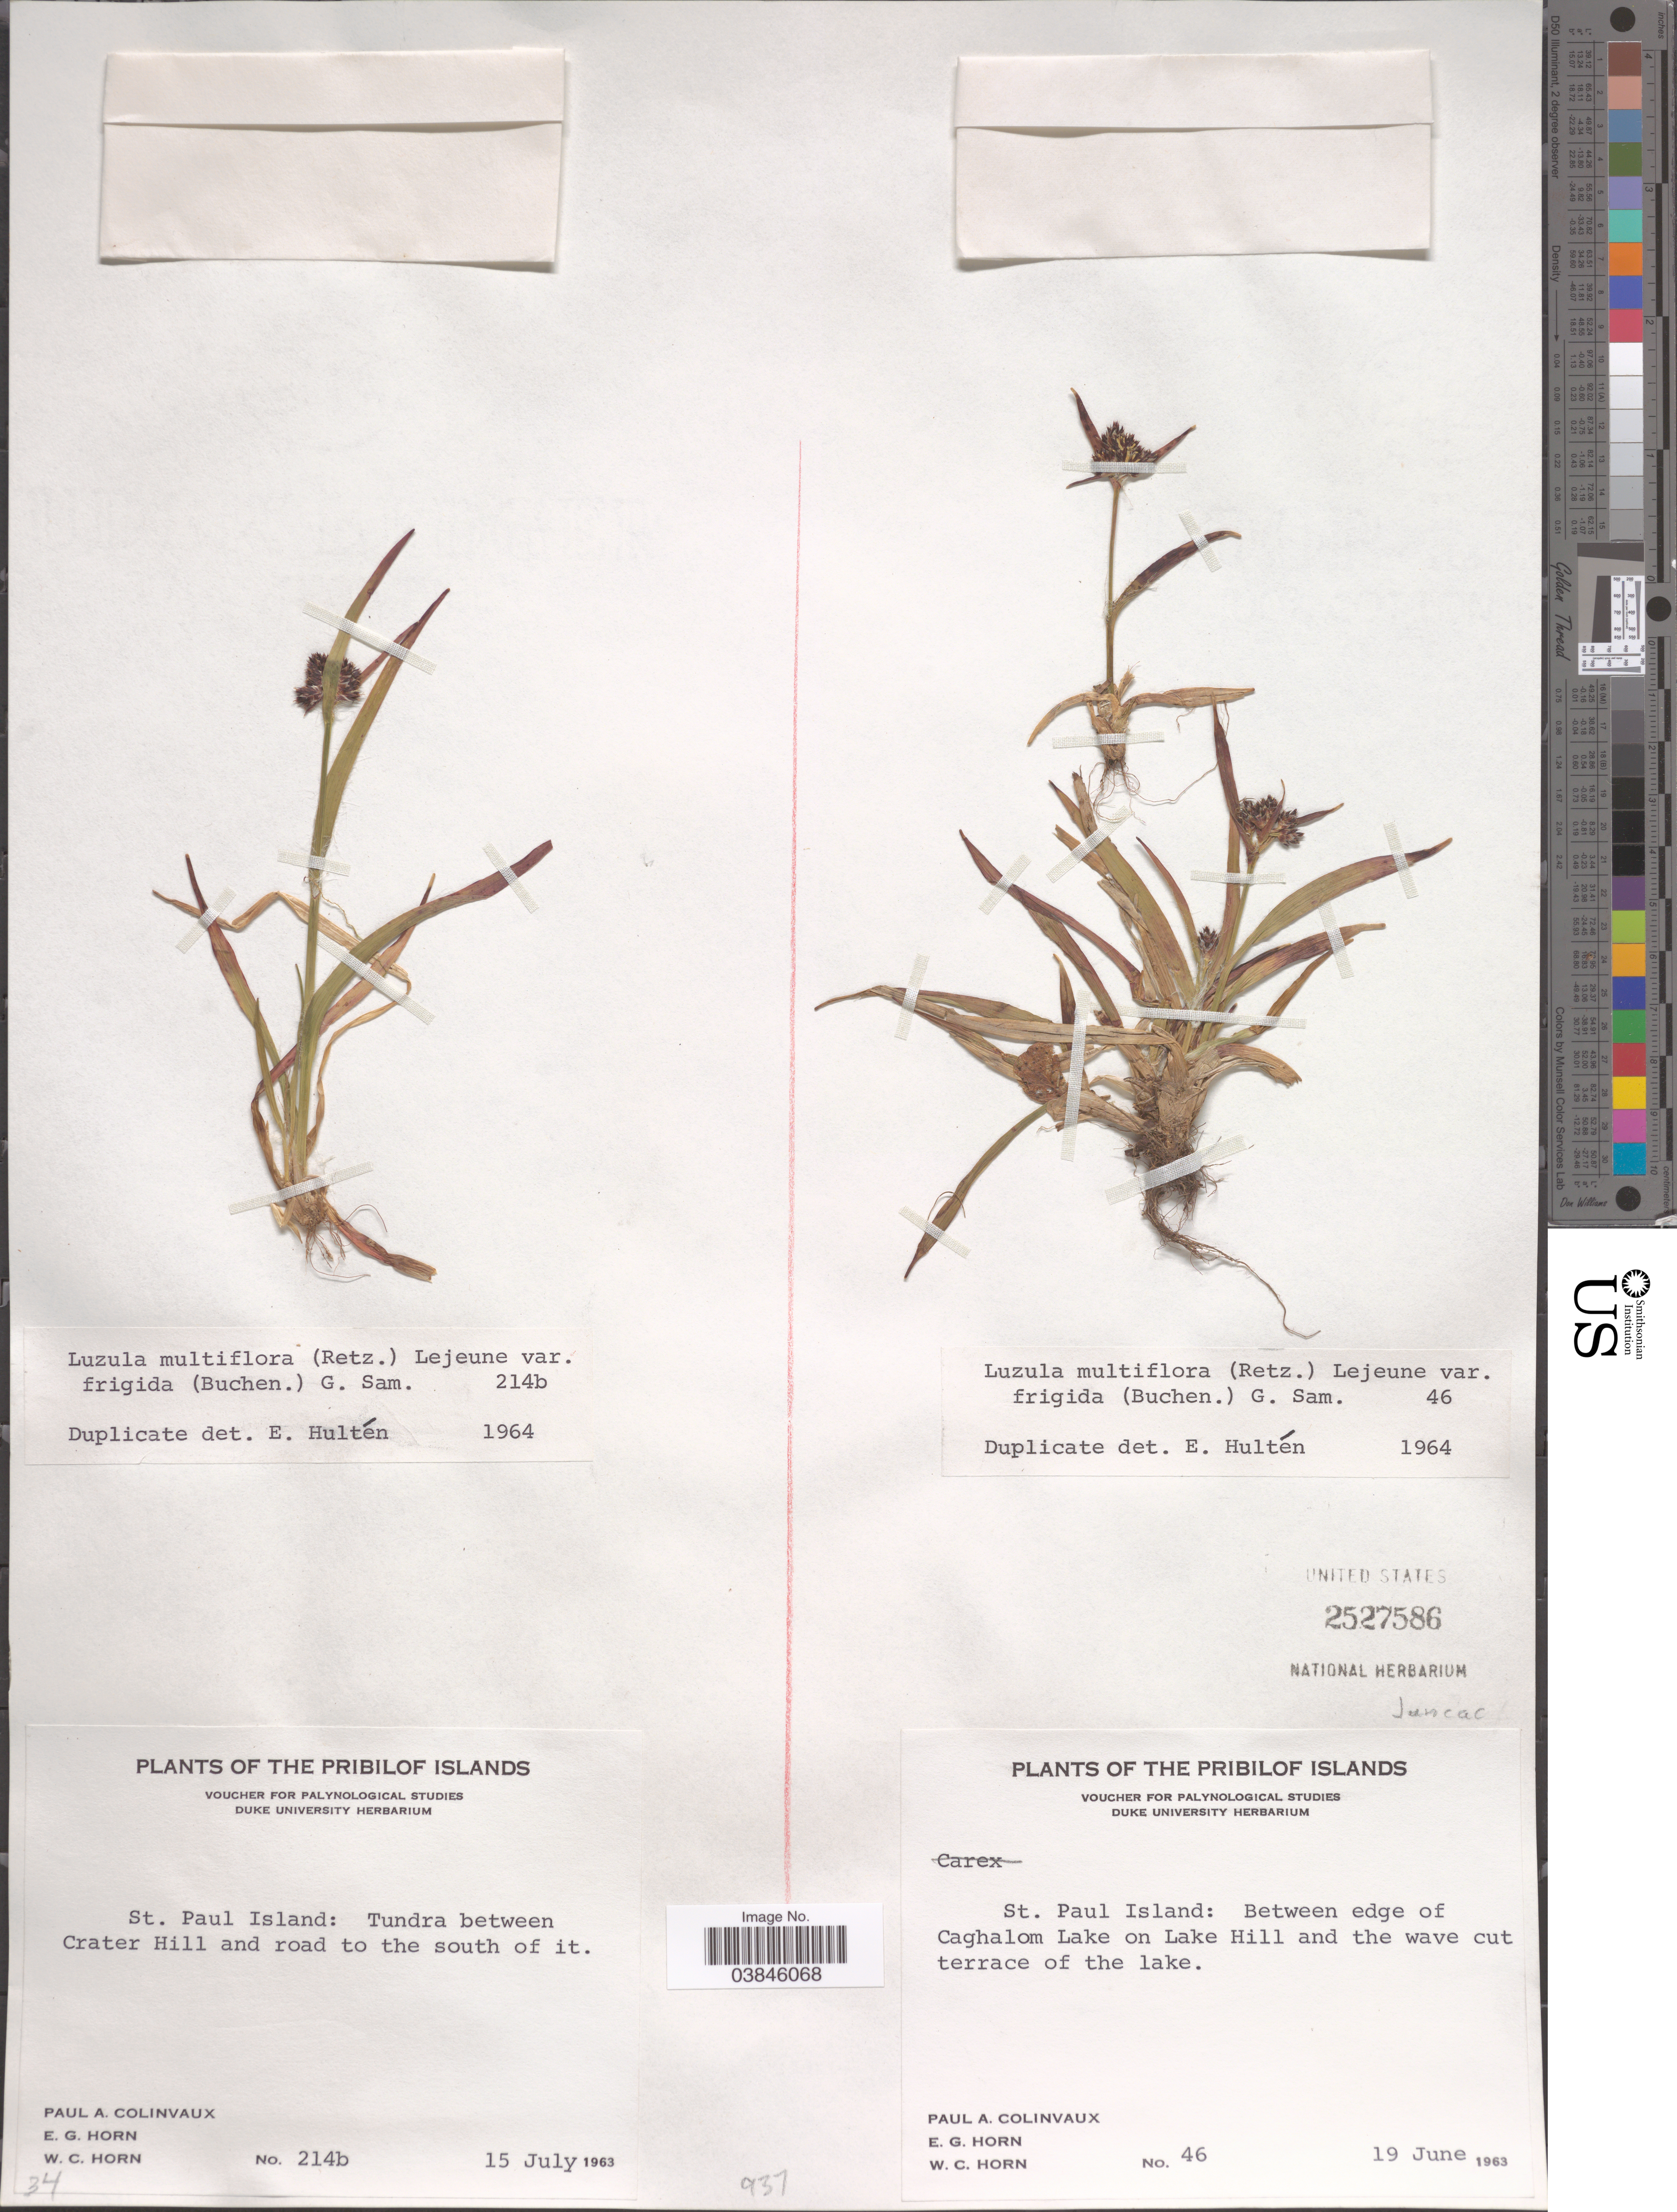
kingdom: Plantae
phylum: Tracheophyta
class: Liliopsida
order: Poales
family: Juncaceae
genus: Luzula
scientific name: Luzula multiflora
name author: (Ehrh.) Lej.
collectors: P. Colinvaux, E. Horn & W. Horn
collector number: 214b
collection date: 1963-07-15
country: United States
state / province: Alaska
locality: The Pribilof Islands. St. Paul Island: Tundra between Crater Hill and road to the south of it.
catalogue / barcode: US 2527586-2